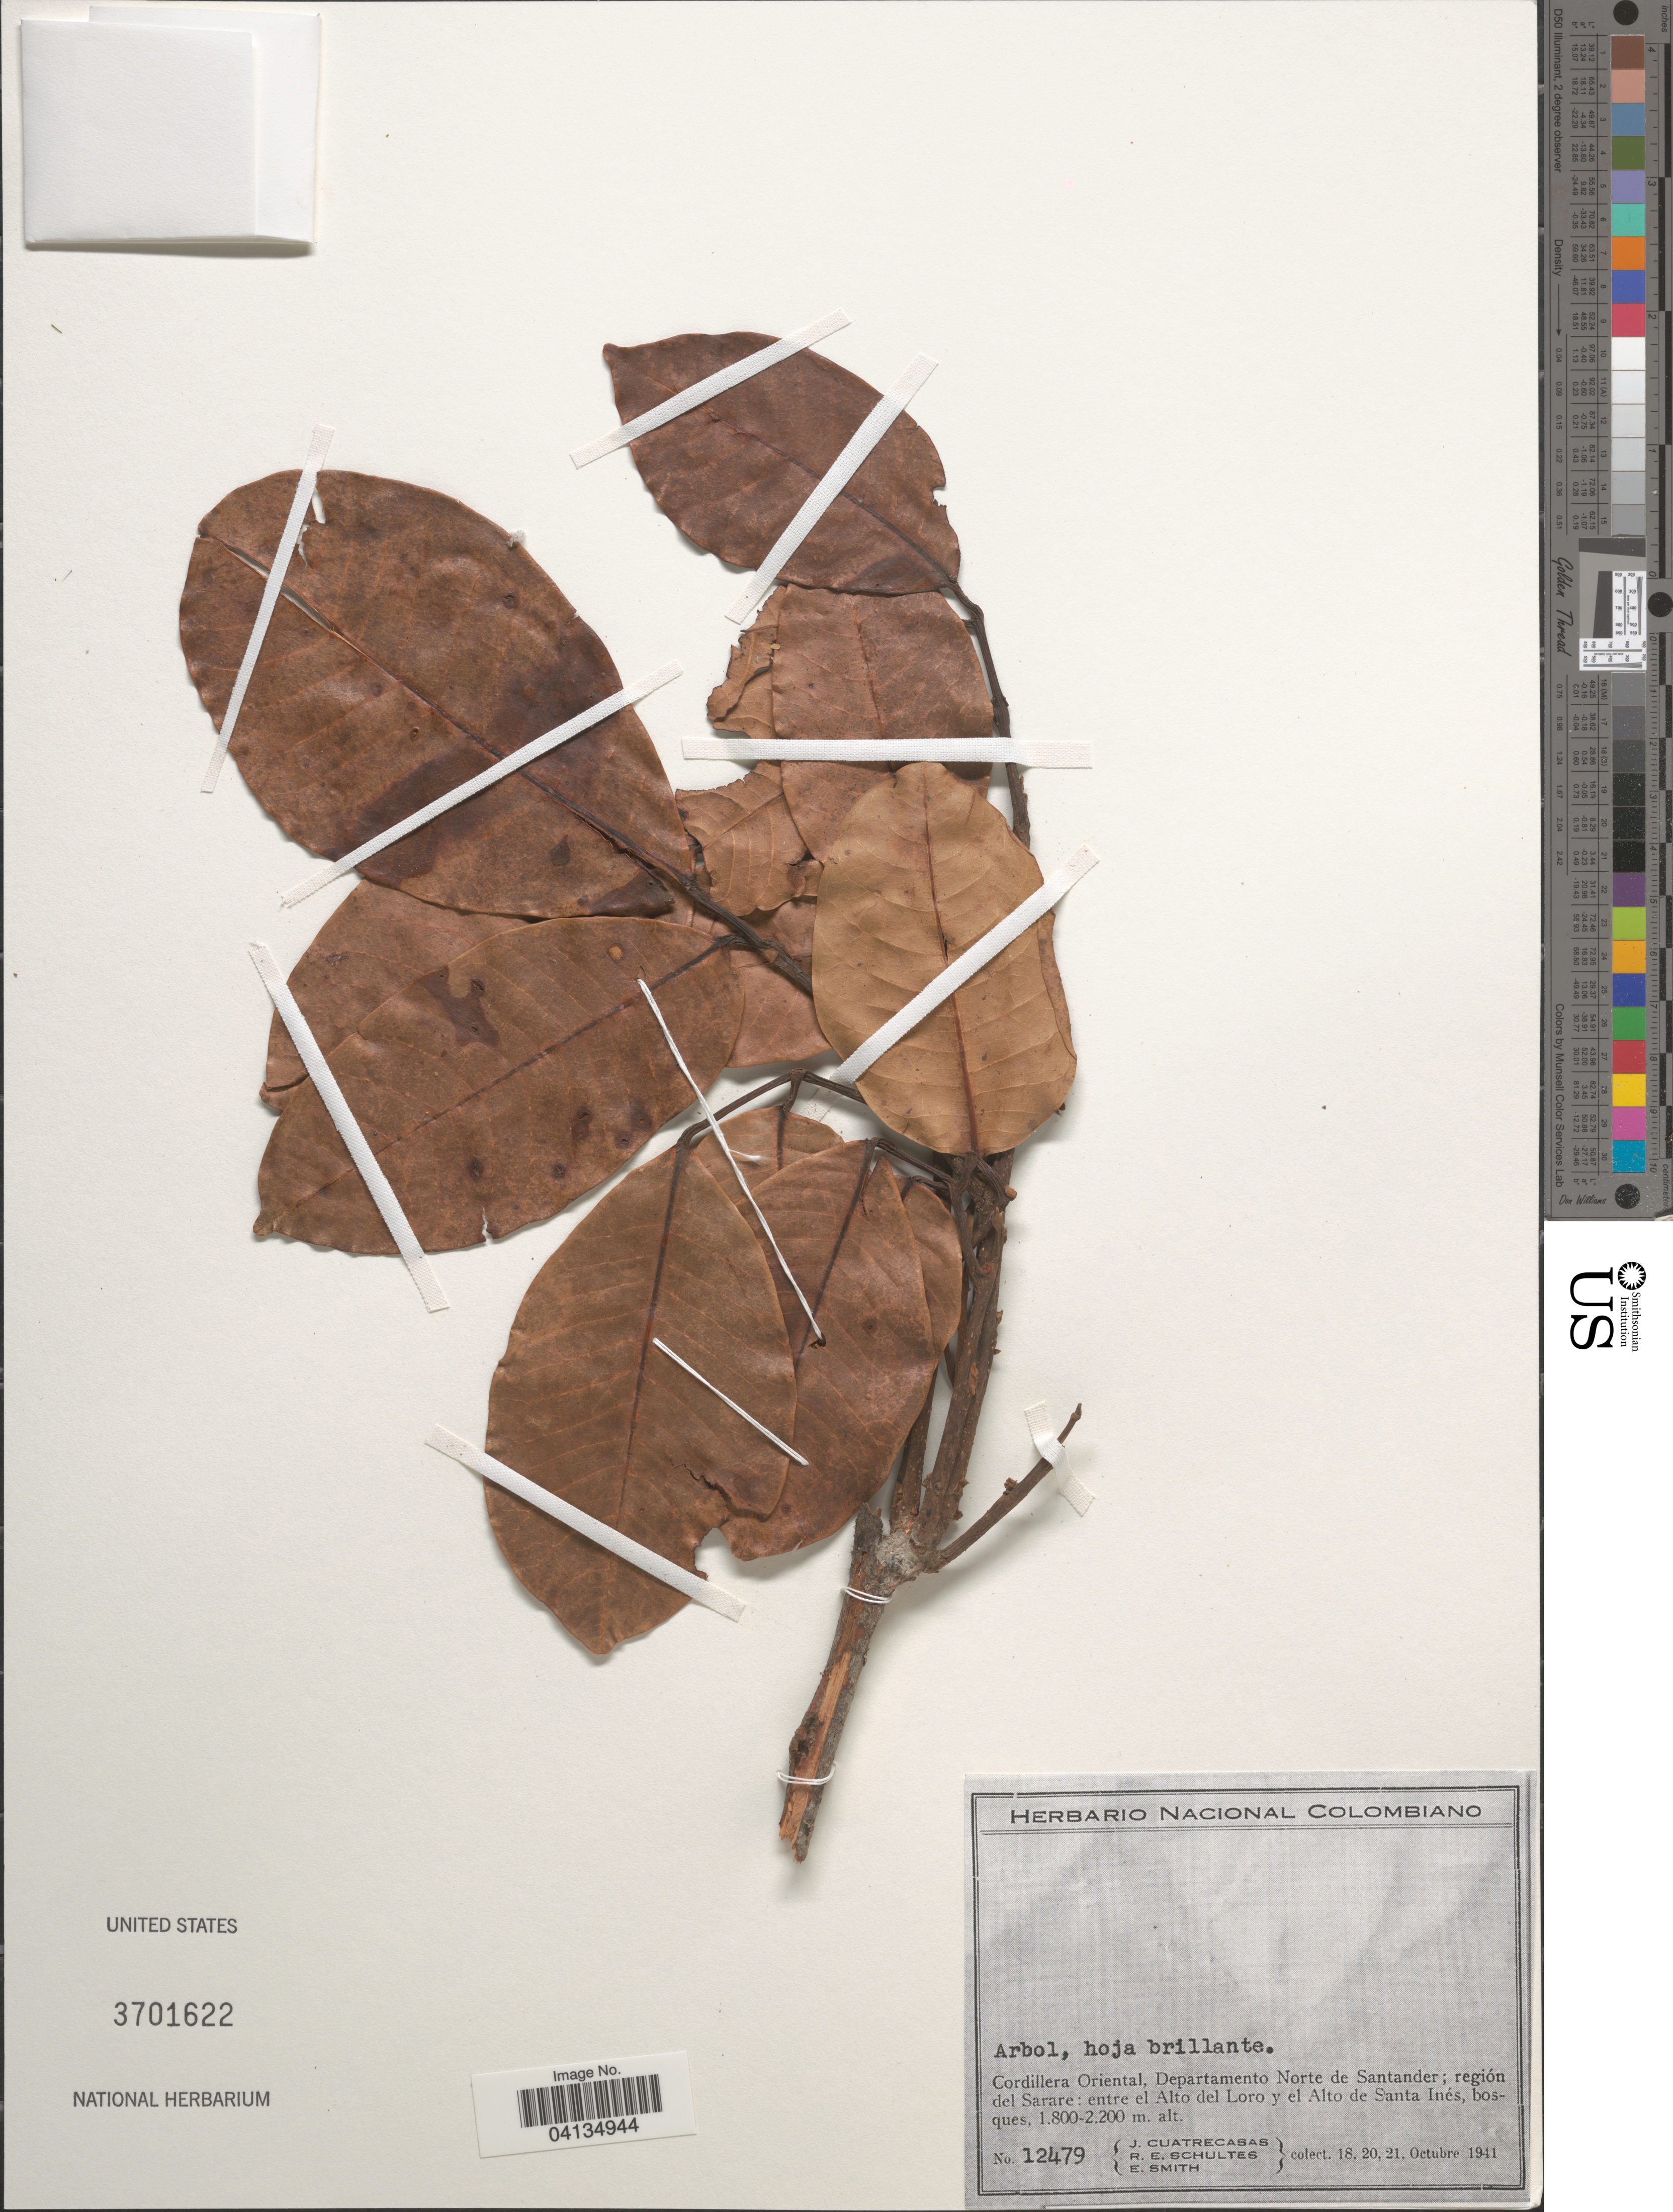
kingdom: Plantae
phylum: Tracheophyta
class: Magnoliopsida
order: Sapindales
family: Burseraceae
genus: Protium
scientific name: Protium tovarense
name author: Pittier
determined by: Daly, D.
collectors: J. Cuatrecasas, R. E. Schultes & E. Smith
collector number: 12479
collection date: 1941-10-18/1941-10-21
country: Colombia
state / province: Norte de Santander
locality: Cordillera Oriental, Departamento Norte de Santander; región del Sarare: entre el Alto del Loro y el Alto de Santa Inés.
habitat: Arbol, hoja brillante.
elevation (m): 1800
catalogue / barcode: US 3701622